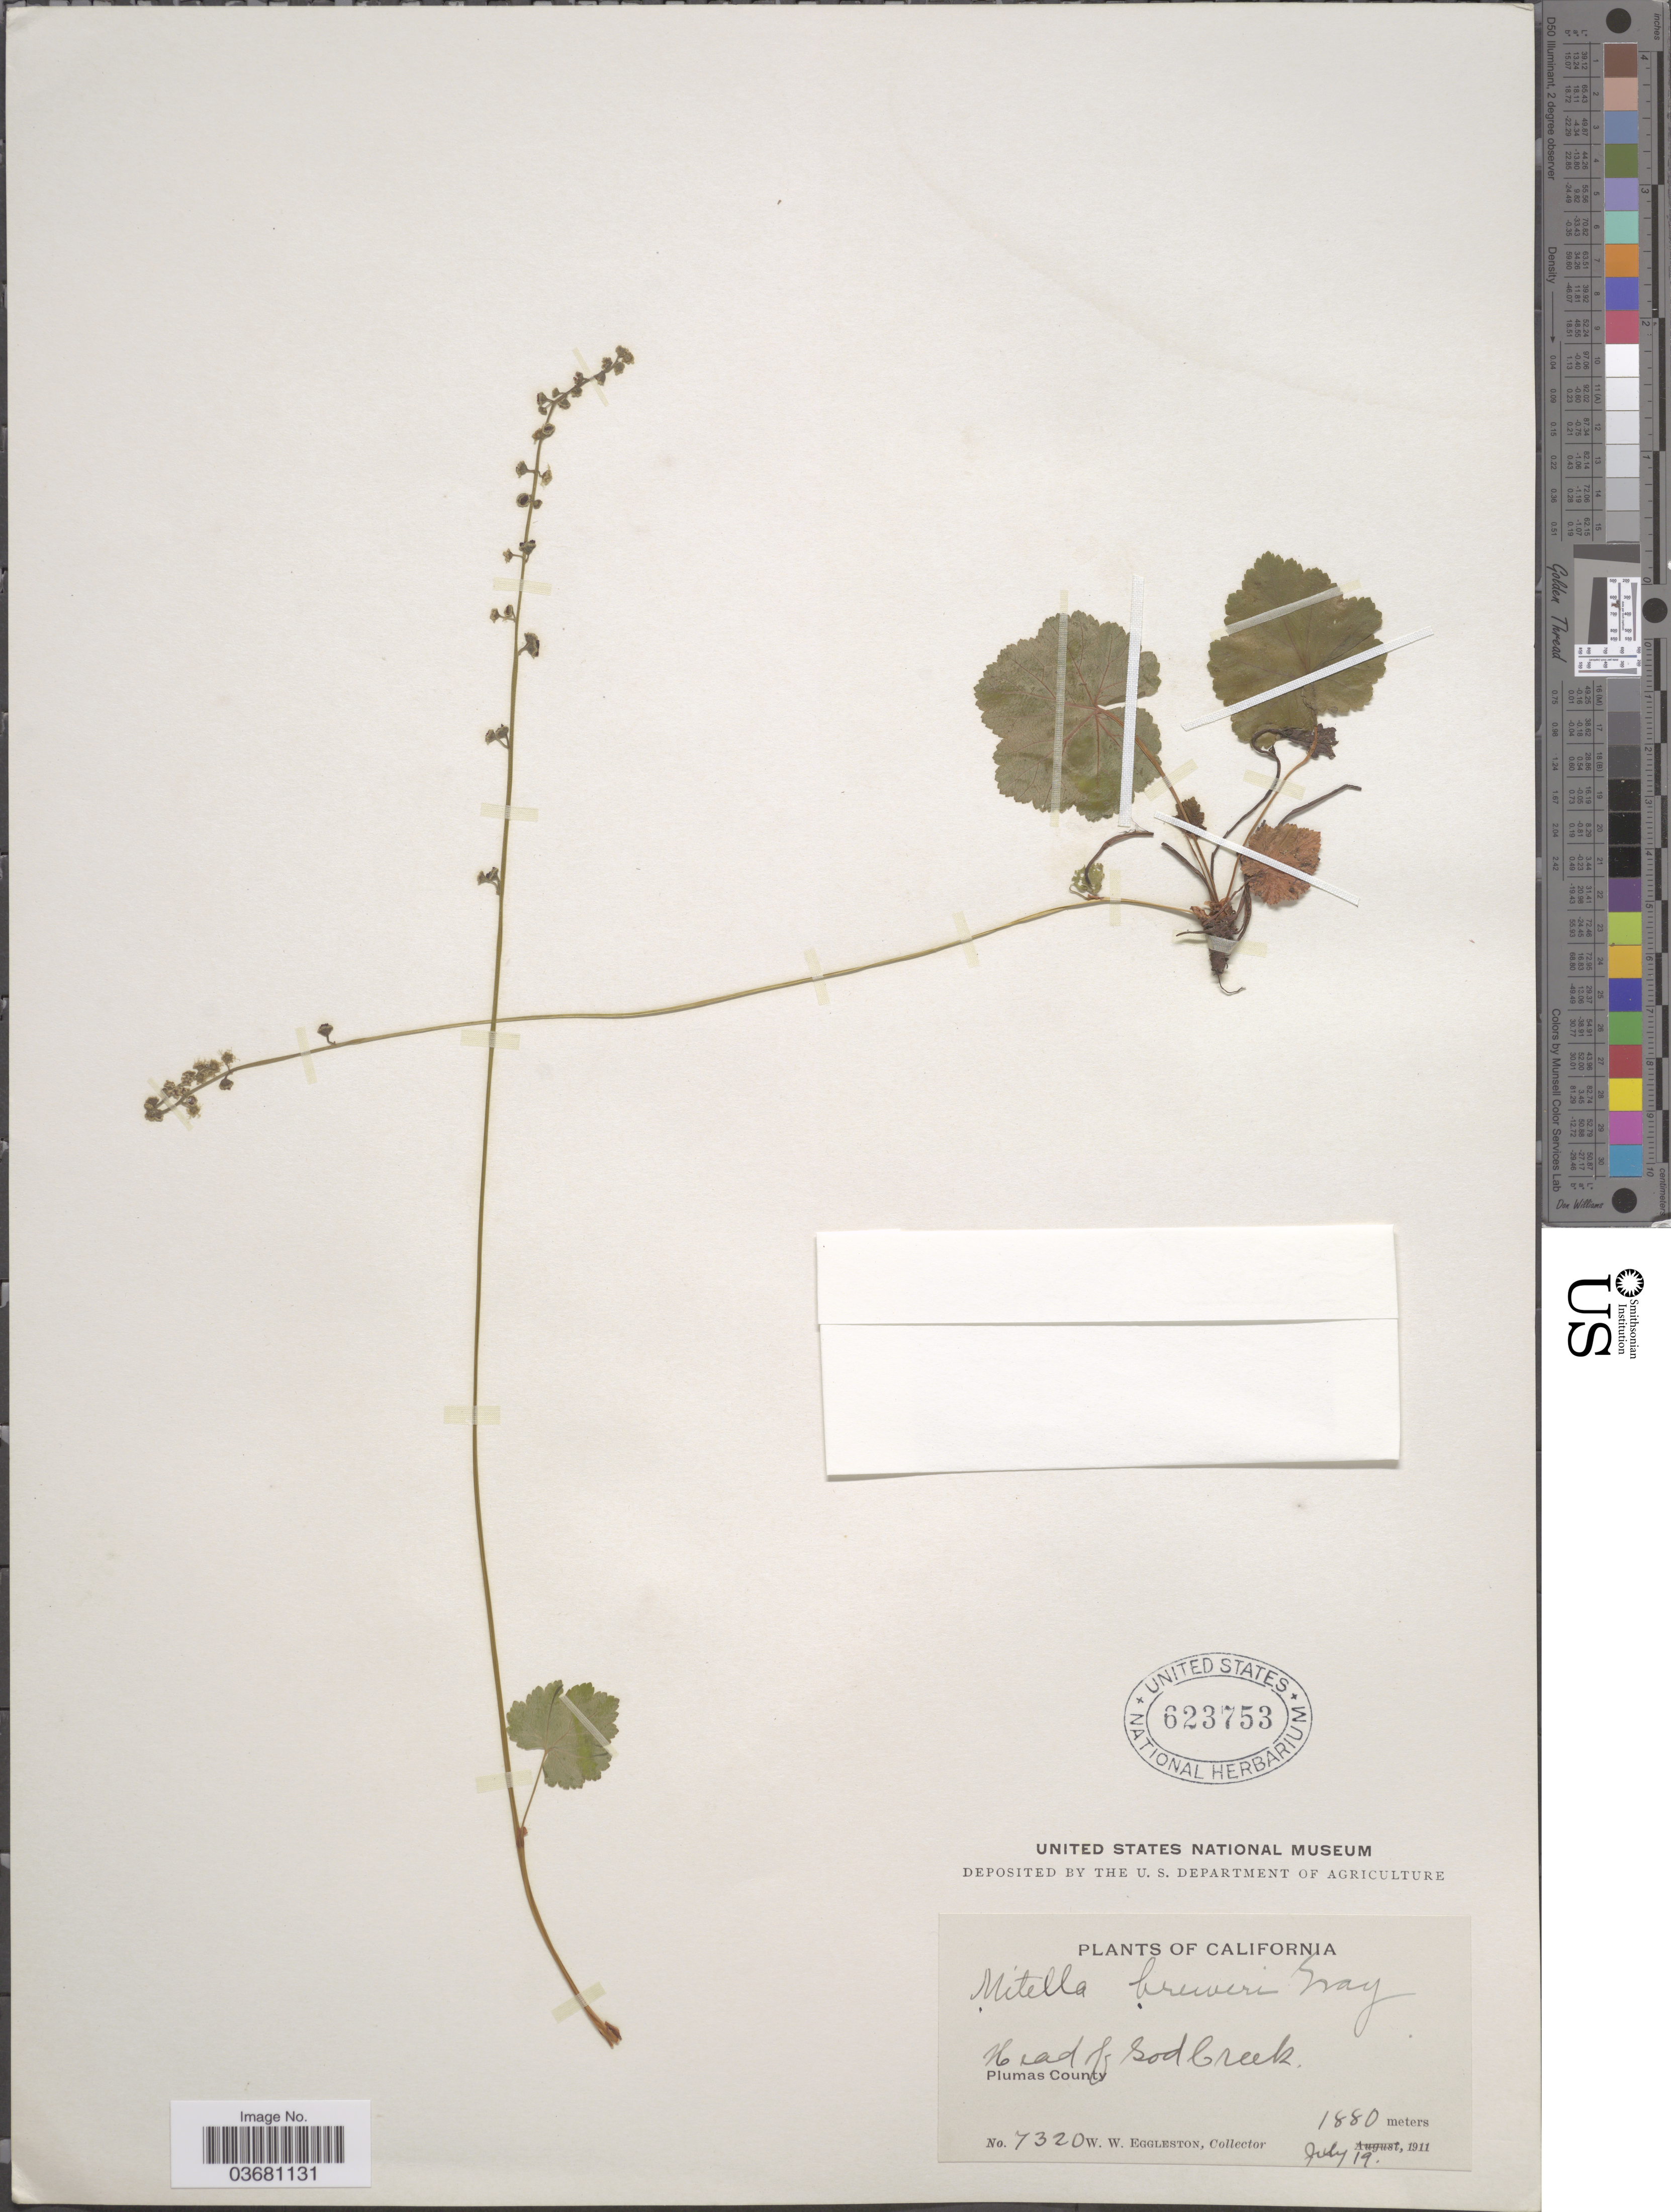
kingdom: Plantae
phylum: Tracheophyta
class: Magnoliopsida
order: Saxifragales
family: Saxifragaceae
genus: Mitella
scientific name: Mitella breweri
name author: A. Gray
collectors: W. W. Eggleston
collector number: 7320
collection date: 1911-07-19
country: United States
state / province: California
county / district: Plumas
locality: Head of Sod Creek. Plumas County.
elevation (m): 1880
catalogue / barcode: US 623753